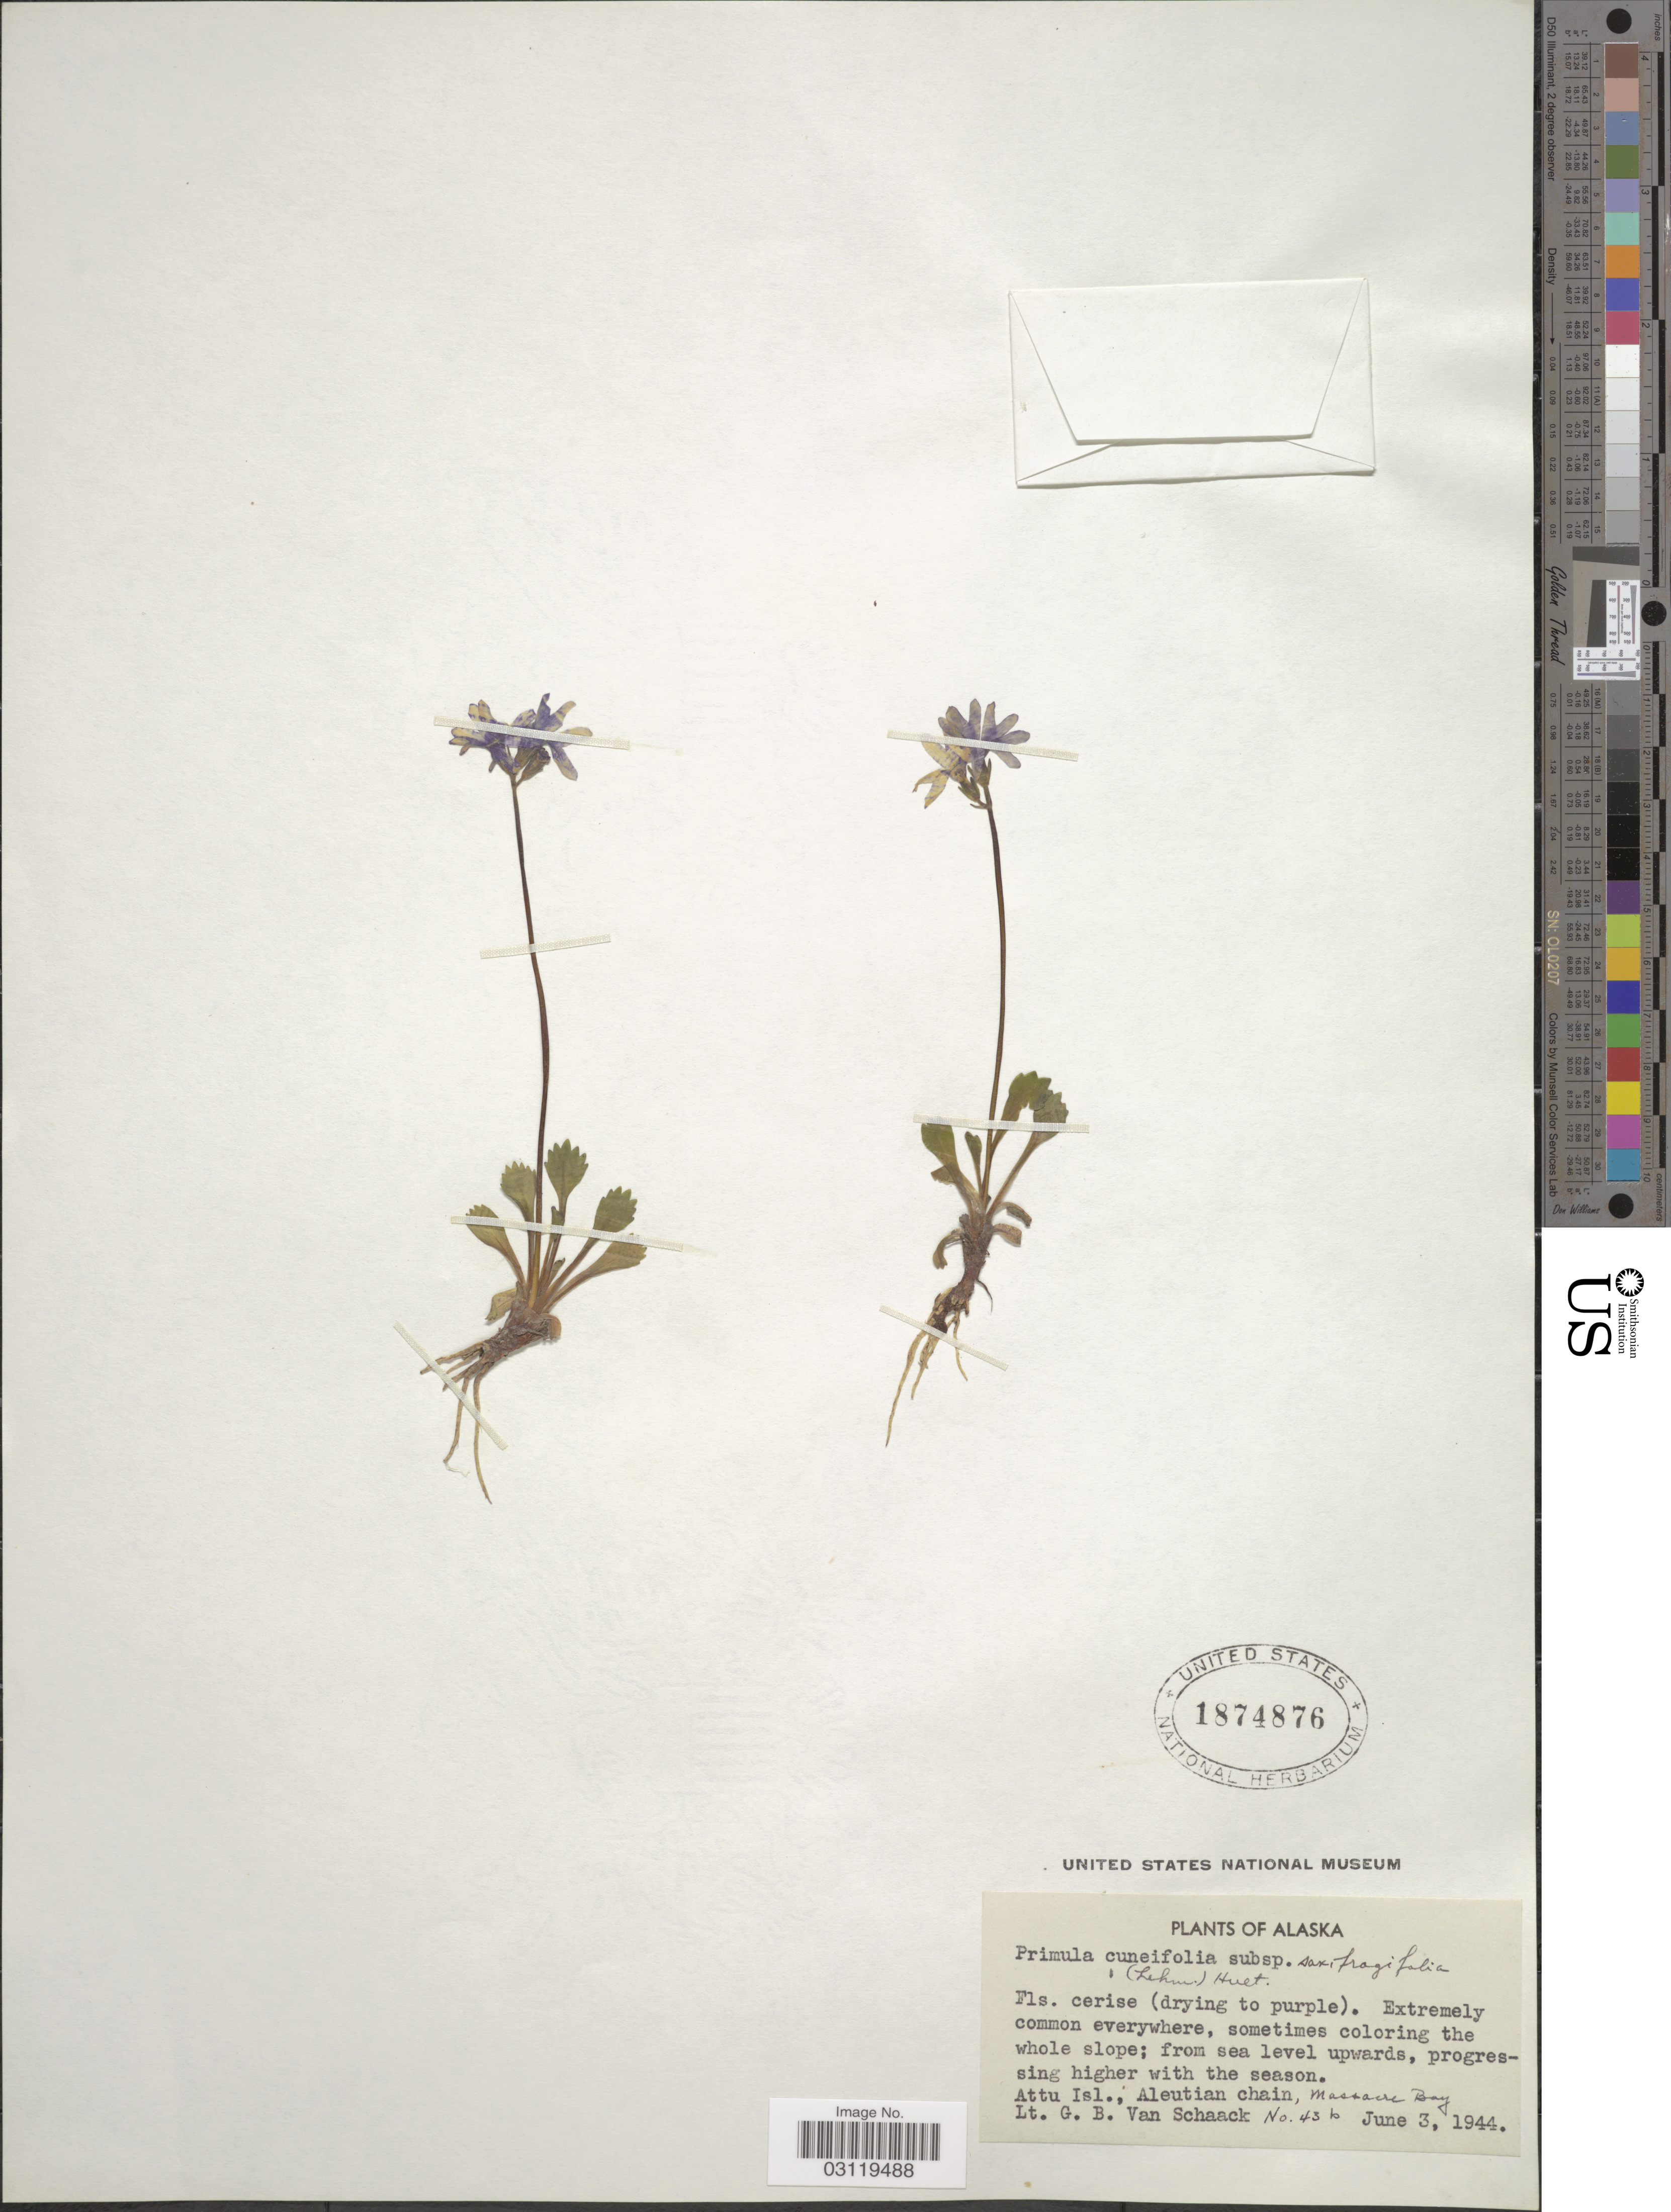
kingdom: Plantae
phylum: Tracheophyta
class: Magnoliopsida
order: Ericales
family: Primulaceae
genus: Primula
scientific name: Primula cuneifolia subsp. saxifragifolia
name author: (Lehm.) W.W. Sm. & Forrest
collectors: G. Van Schaack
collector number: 43b*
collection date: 1944-06-03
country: United States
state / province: Alaska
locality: Attu Isl., Aleutian Chain, Massacre Bay.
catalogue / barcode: US 1874876